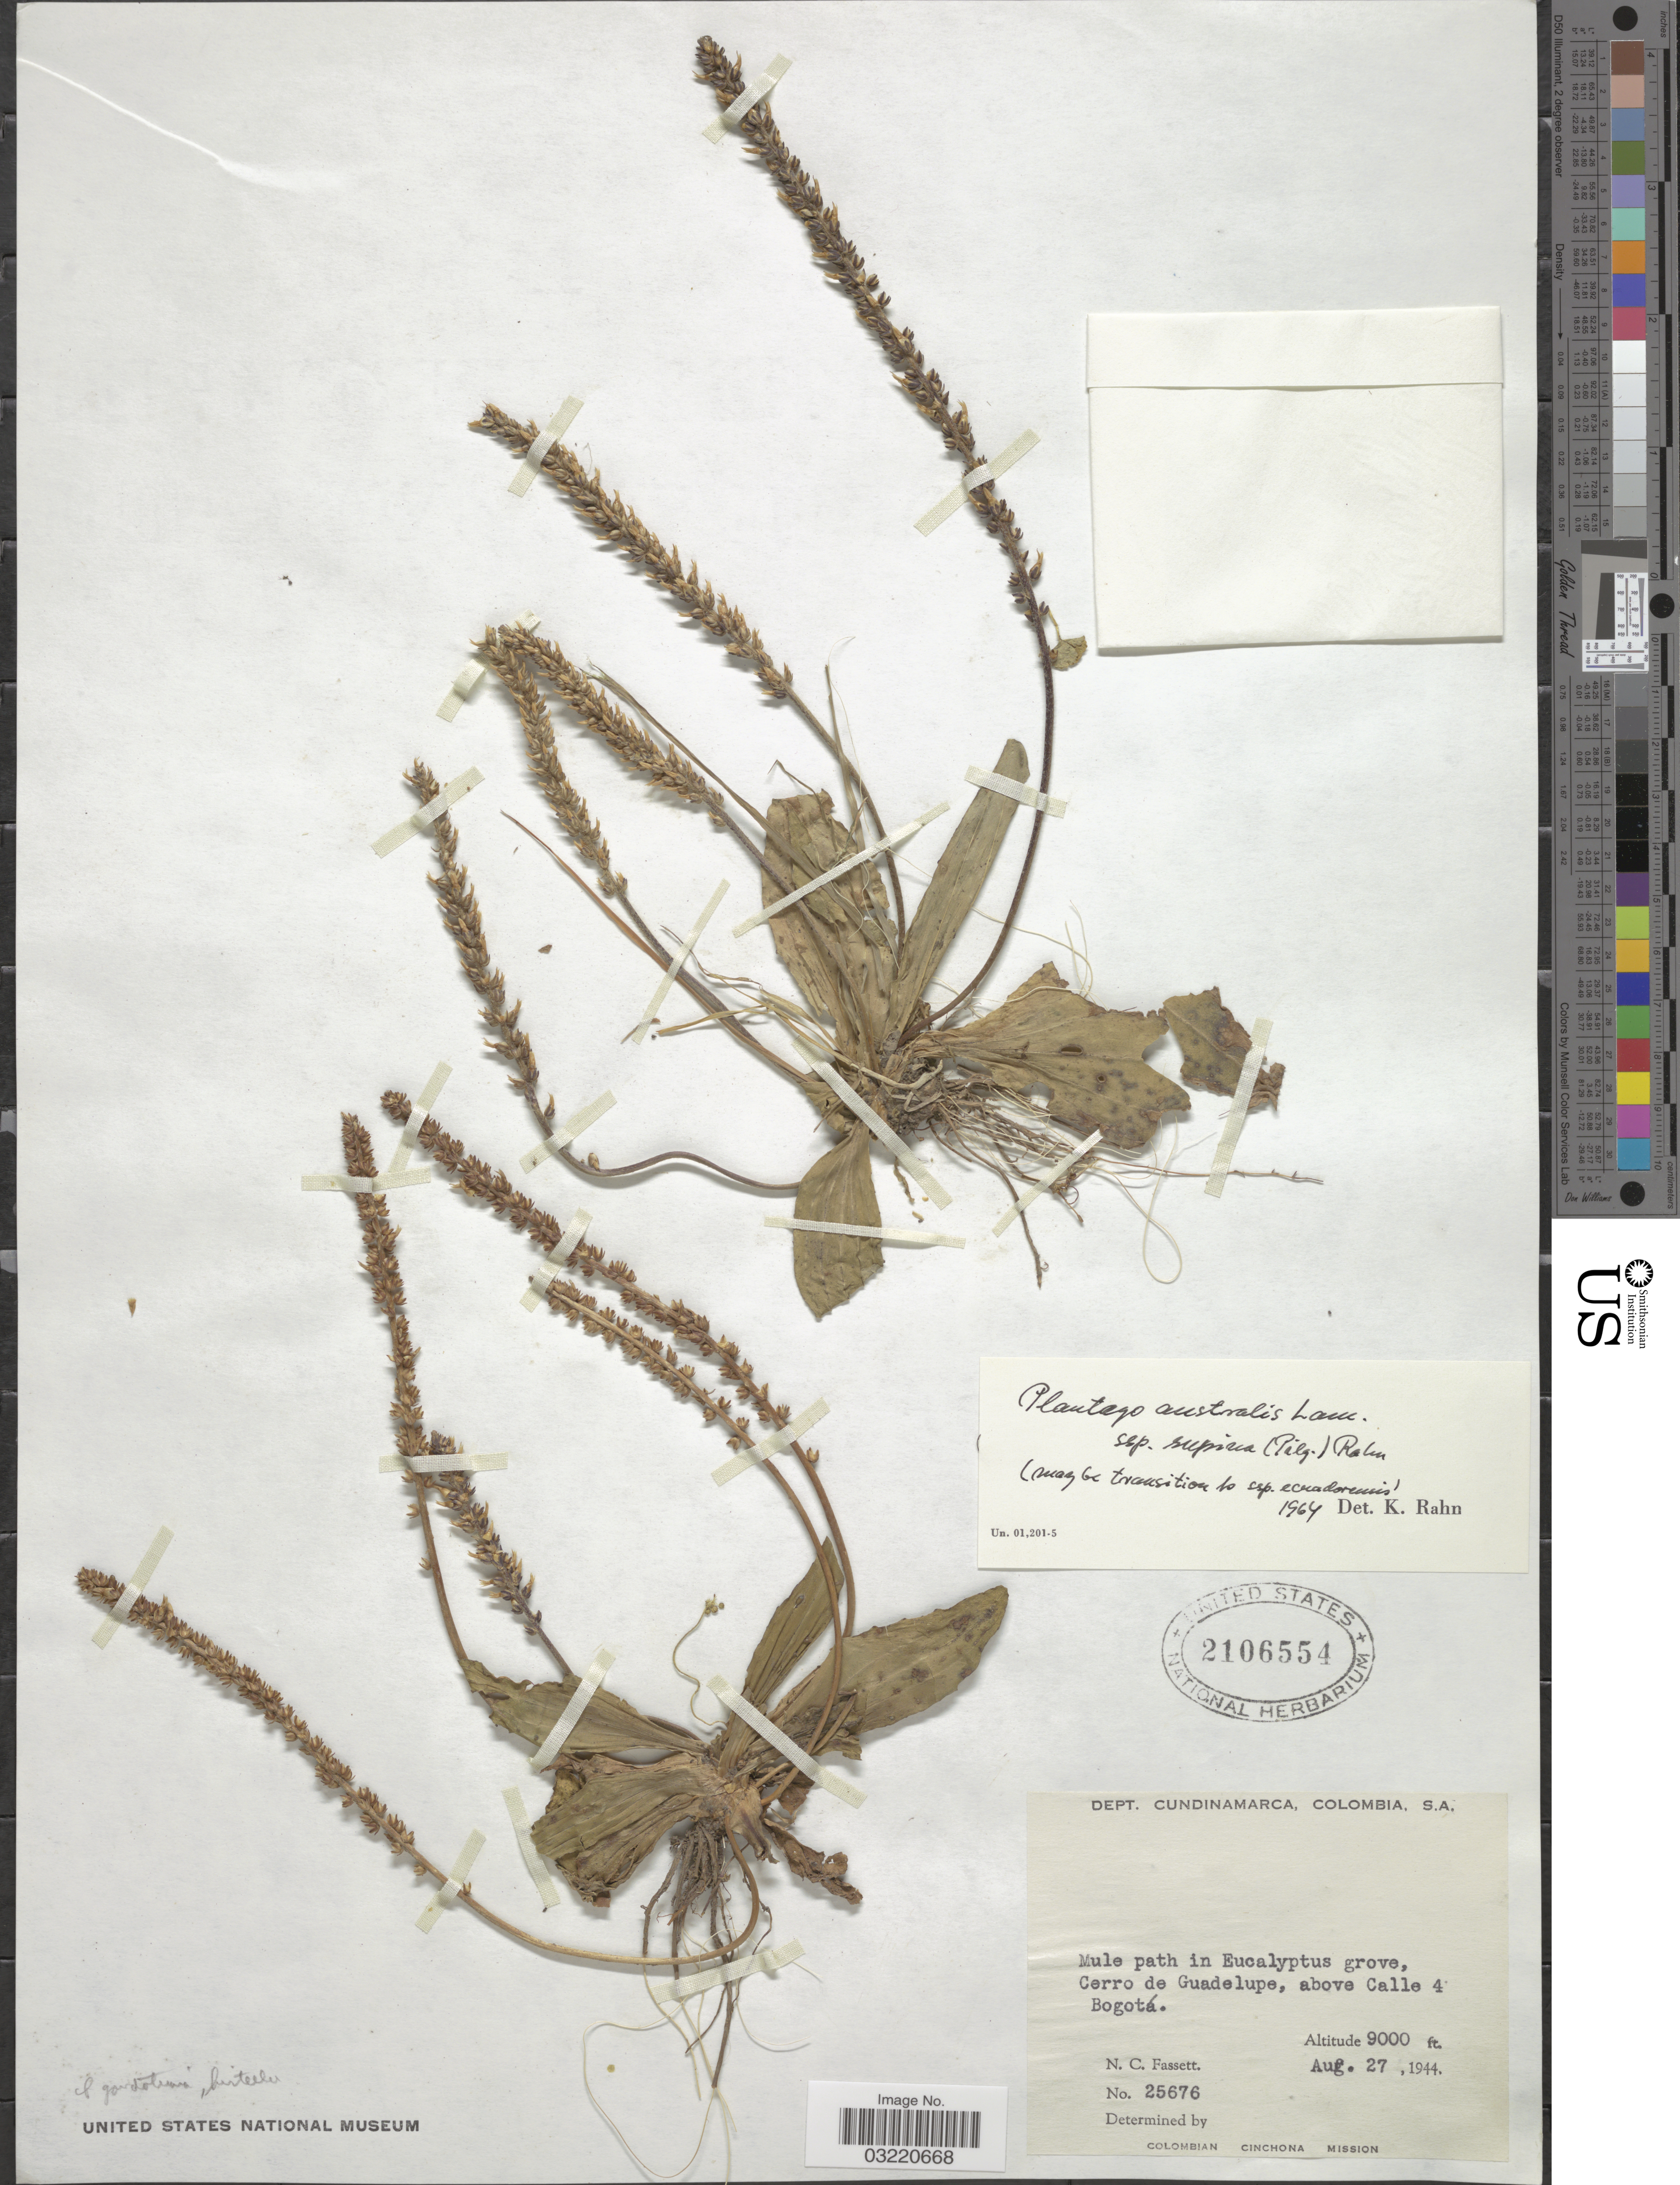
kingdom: Plantae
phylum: Tracheophyta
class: Magnoliopsida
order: Lamiales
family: Plantaginaceae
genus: Plantago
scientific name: Plantago australis subsp. supina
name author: (Pilg.) Rahn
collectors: N. C. Fassett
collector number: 25676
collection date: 1944-08-27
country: Colombia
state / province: Cundinamarca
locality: Dept. Cundinamarca. Cerro de Guadelupe, above Calle 4 Bogotá.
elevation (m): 2743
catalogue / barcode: US 2106554